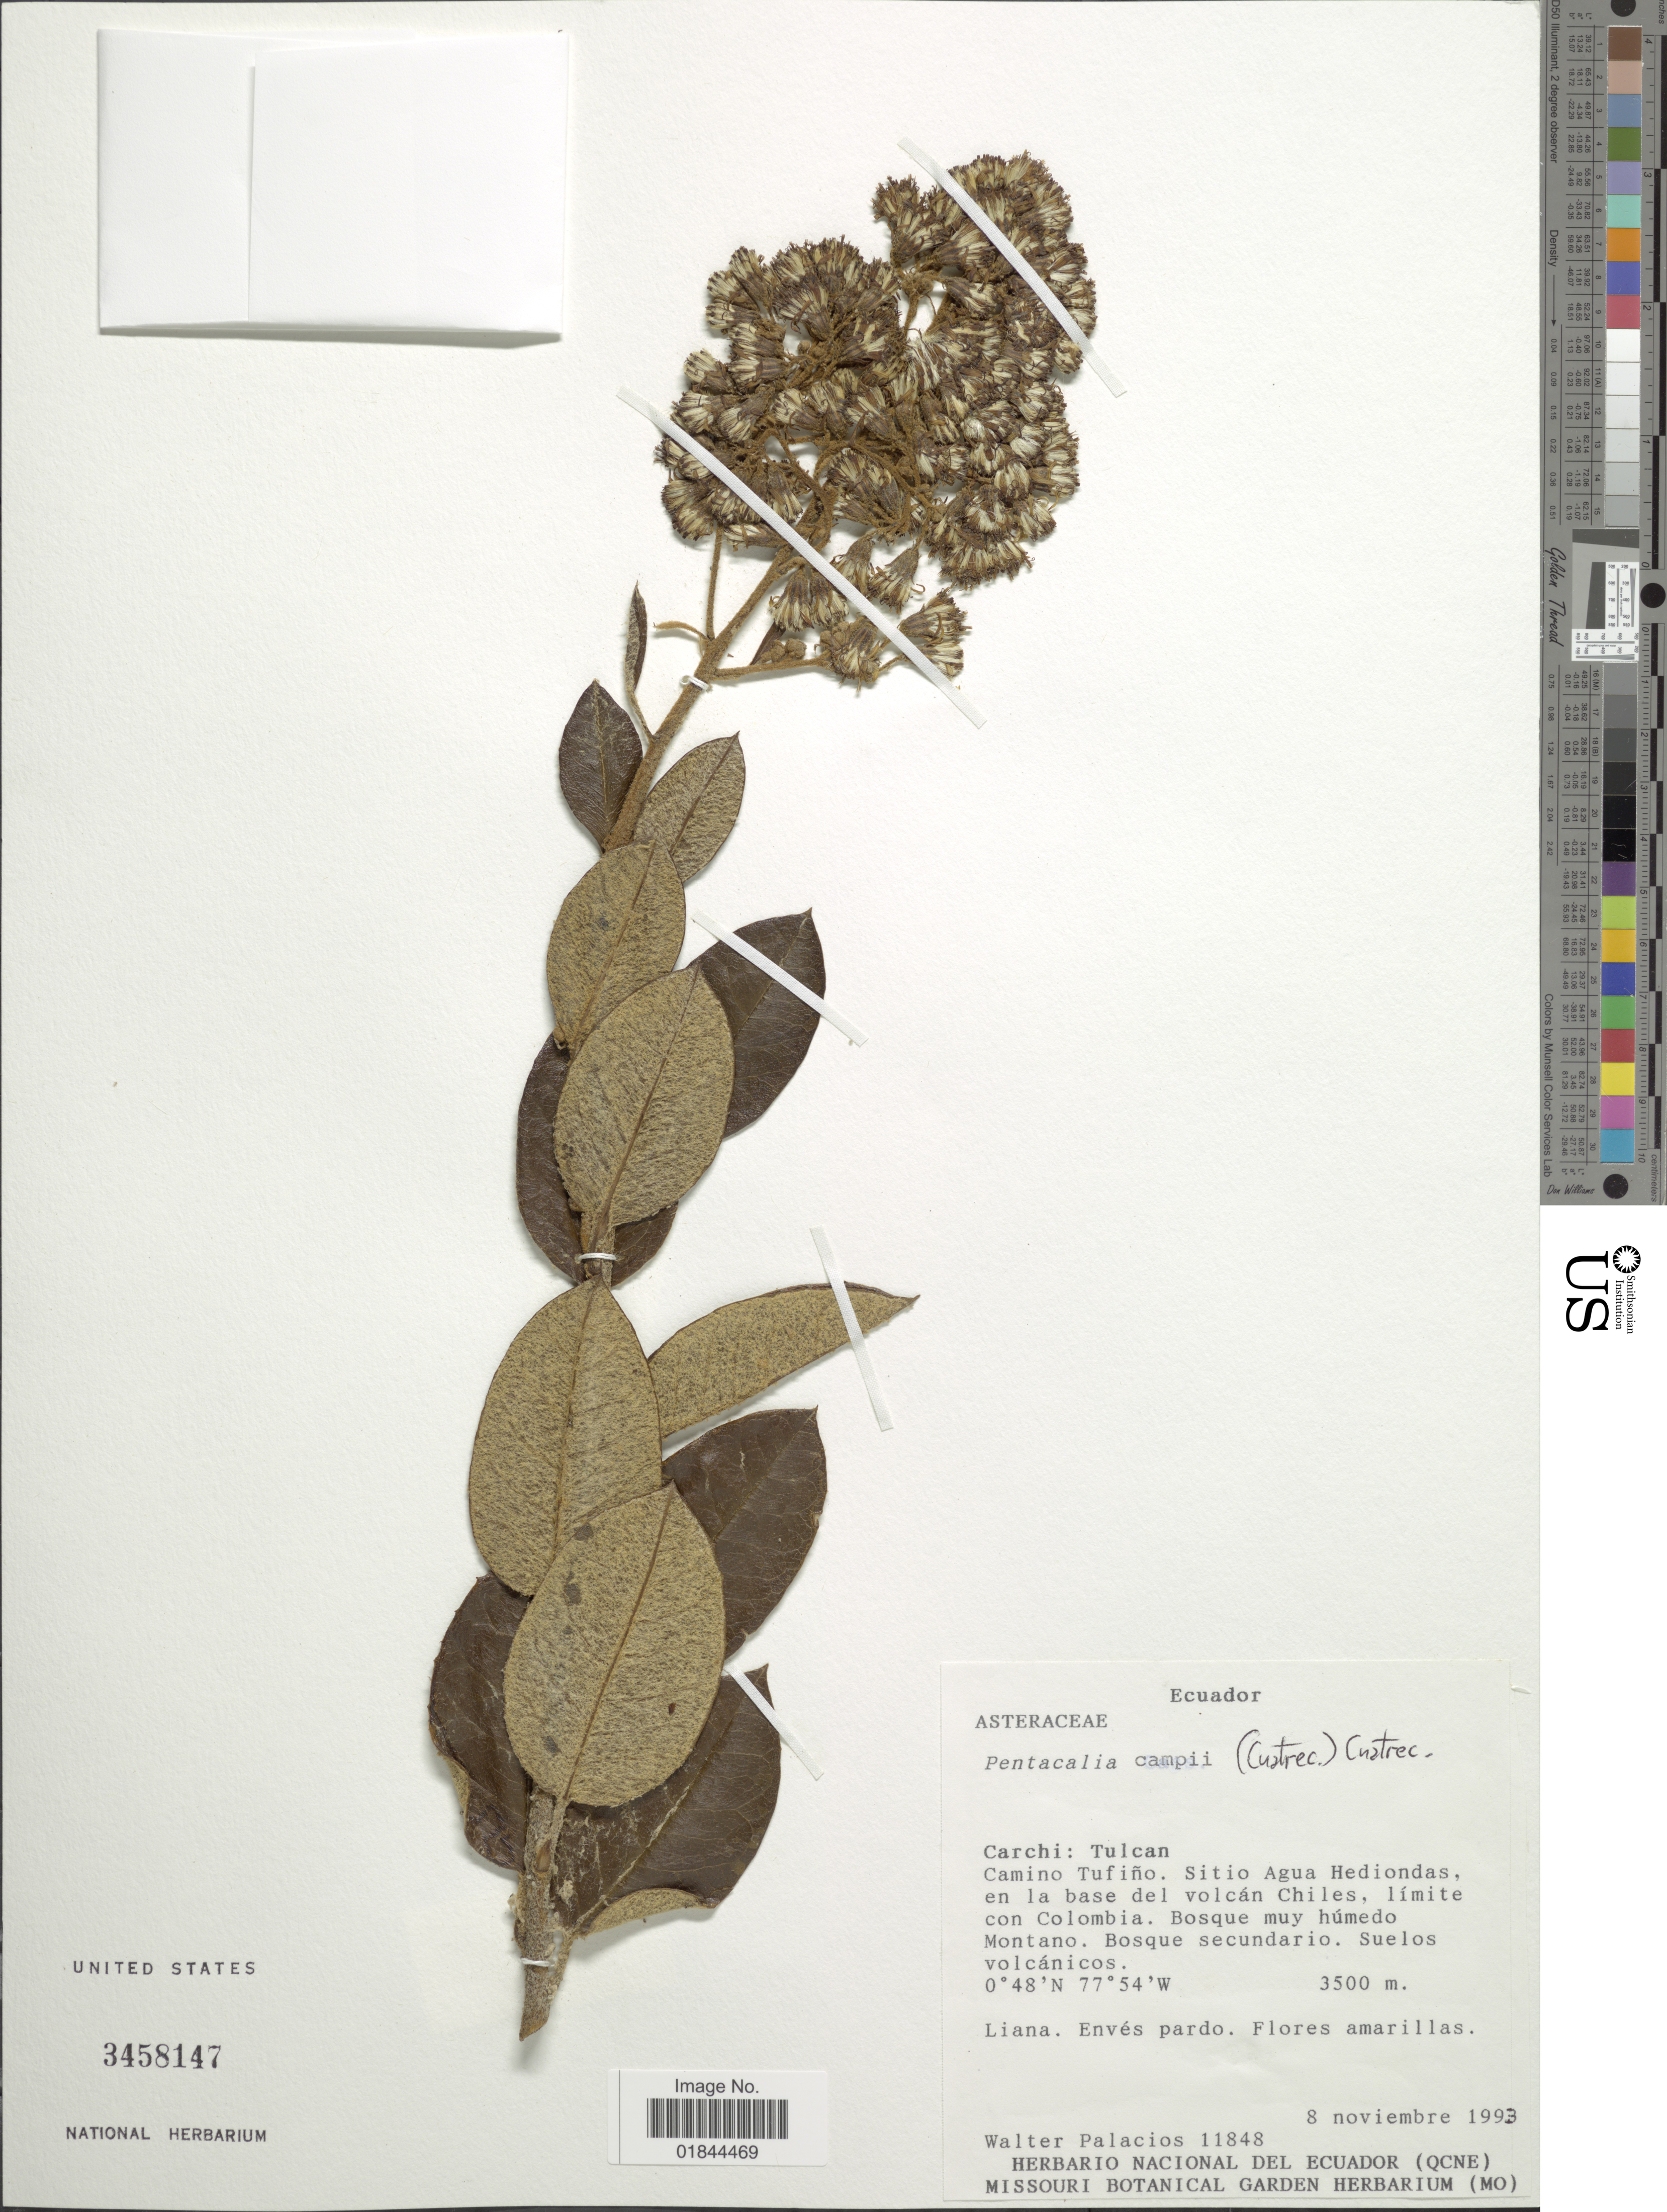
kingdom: Plantae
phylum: Tracheophyta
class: Magnoliopsida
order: Asterales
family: Asteraceae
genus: Pentacalia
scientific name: Pentacalia popayanensis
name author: (Hieron.) Cuatrec.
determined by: Calvo, Joel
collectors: W. Palacios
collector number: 11848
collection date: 1993-11-08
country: Ecuador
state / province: Carchi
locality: Tulcan, Camino Tufiño. Sitio Agua Hedionas, en la base del volcán Chiles, límite con Colombia. Bosque muy húmedo Montano. Bosque seucndario. Suleos volcánicos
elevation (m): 3500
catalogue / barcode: US 3458147